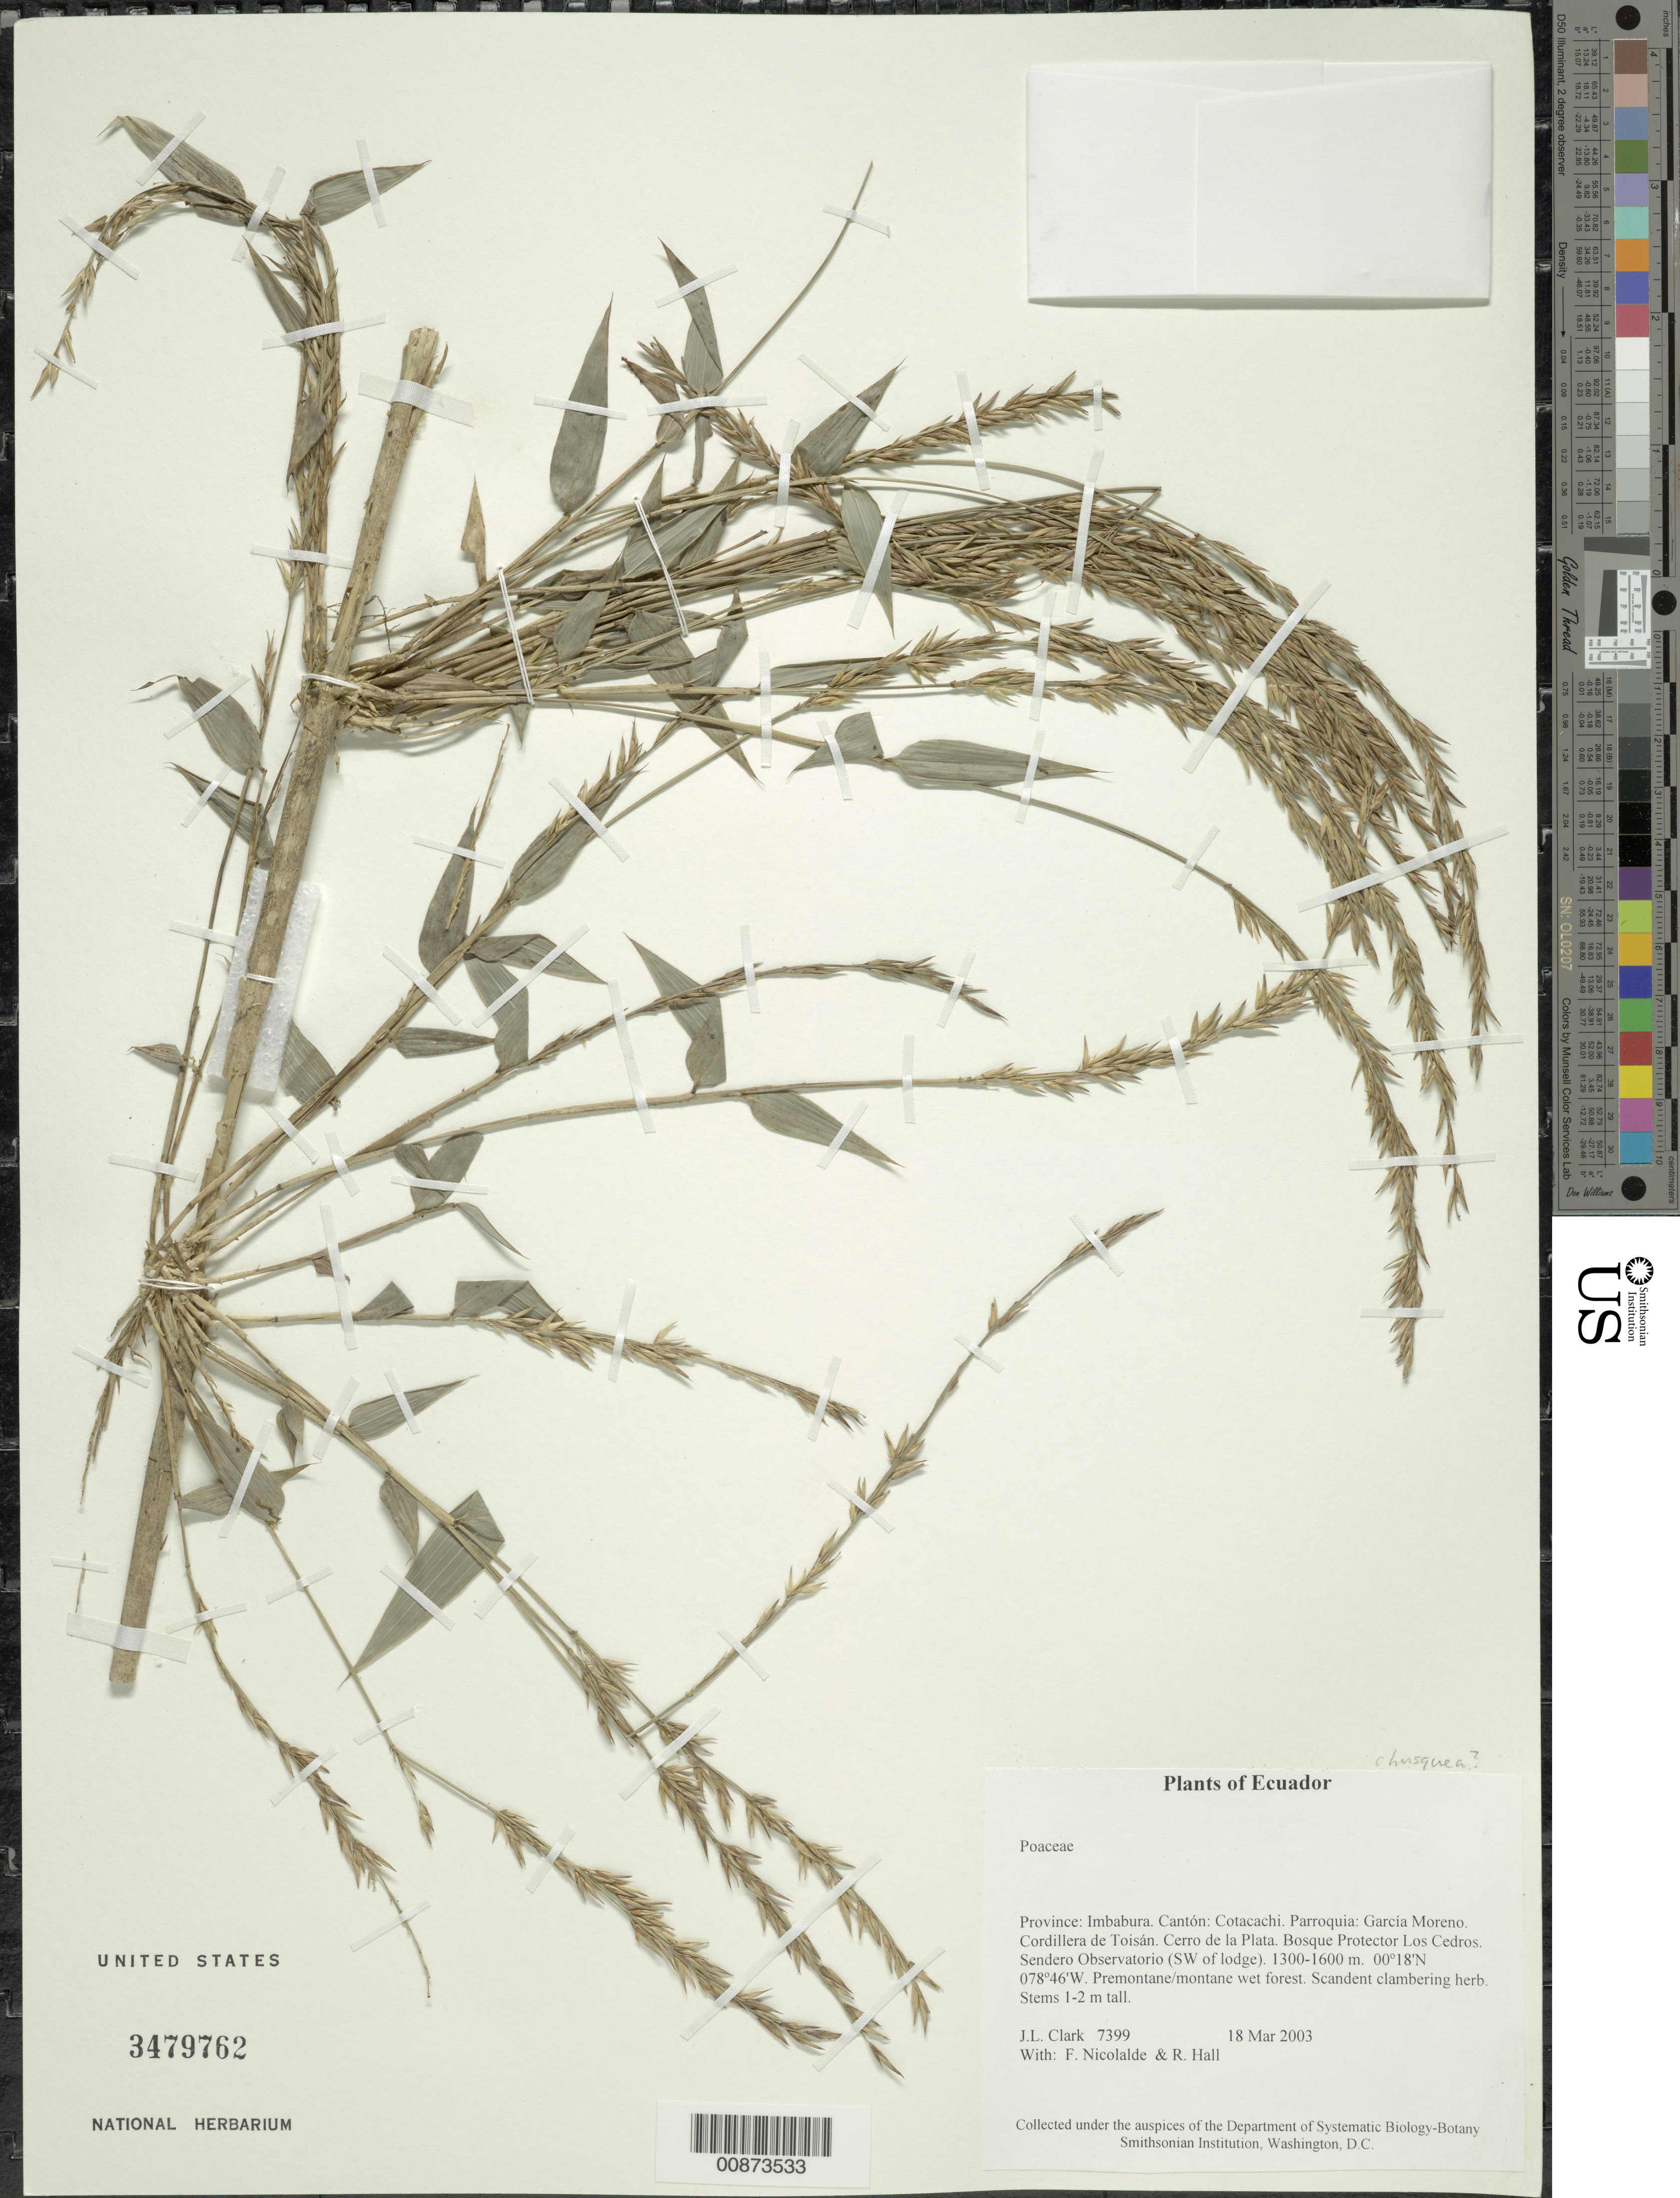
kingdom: Plantae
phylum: Tracheophyta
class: Liliopsida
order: Poales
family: Poaceae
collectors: J. L. Clark, F. Nicolalde & R. Hall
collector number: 7399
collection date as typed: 18 Mar 2003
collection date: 2003-03-18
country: Ecuador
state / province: Imbabura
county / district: Cotacachi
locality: Parroquia: García Moreno. Cordillera de Toisán. Cerro de la Plata. Bosque Protector Los Cedros. Sendero Observatorio (SW of lodge).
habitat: Premontane/montane wet forest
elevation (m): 1300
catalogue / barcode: US 3479762